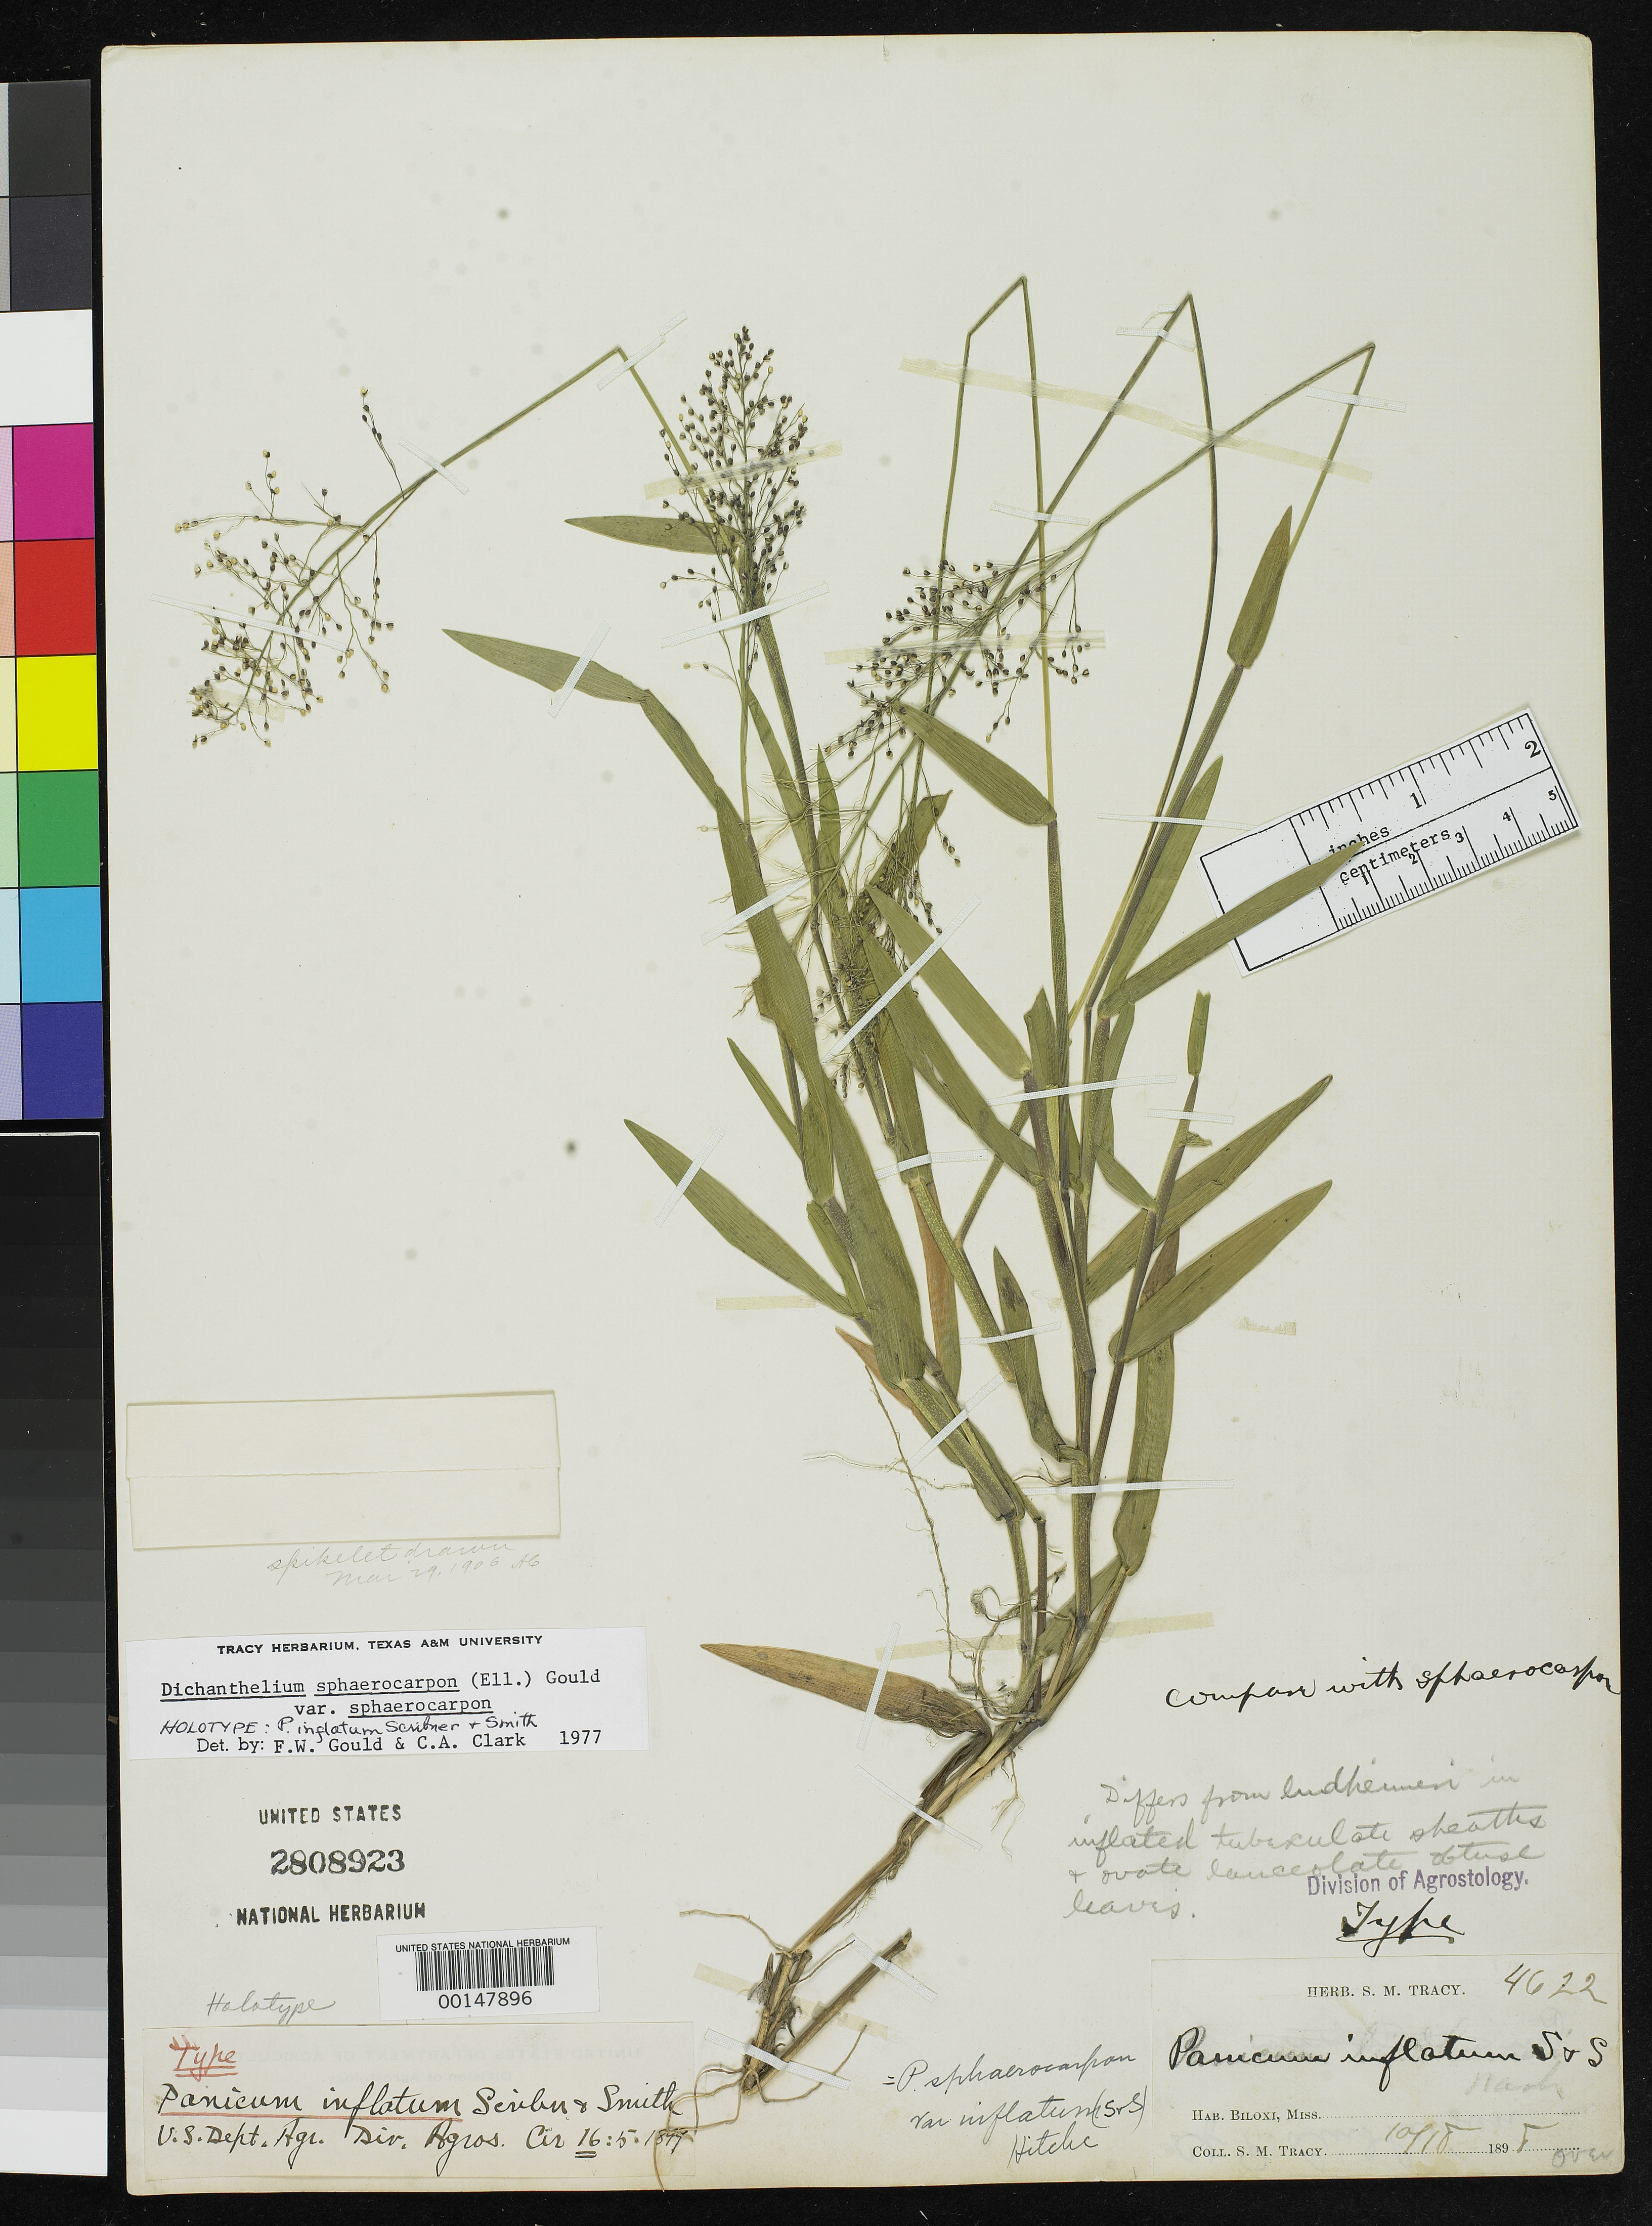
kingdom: Plantae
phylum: Tracheophyta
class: Liliopsida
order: Poales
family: Poaceae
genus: Panicum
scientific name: Panicum inflatum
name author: Scribn. & J.G. Sm.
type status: Holotype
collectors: S. M. Tracy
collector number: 4622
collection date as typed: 18 Oct 1898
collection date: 1898-10-18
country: United States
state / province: Mississippi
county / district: Harrison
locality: Biloxi.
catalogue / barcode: US 2808923